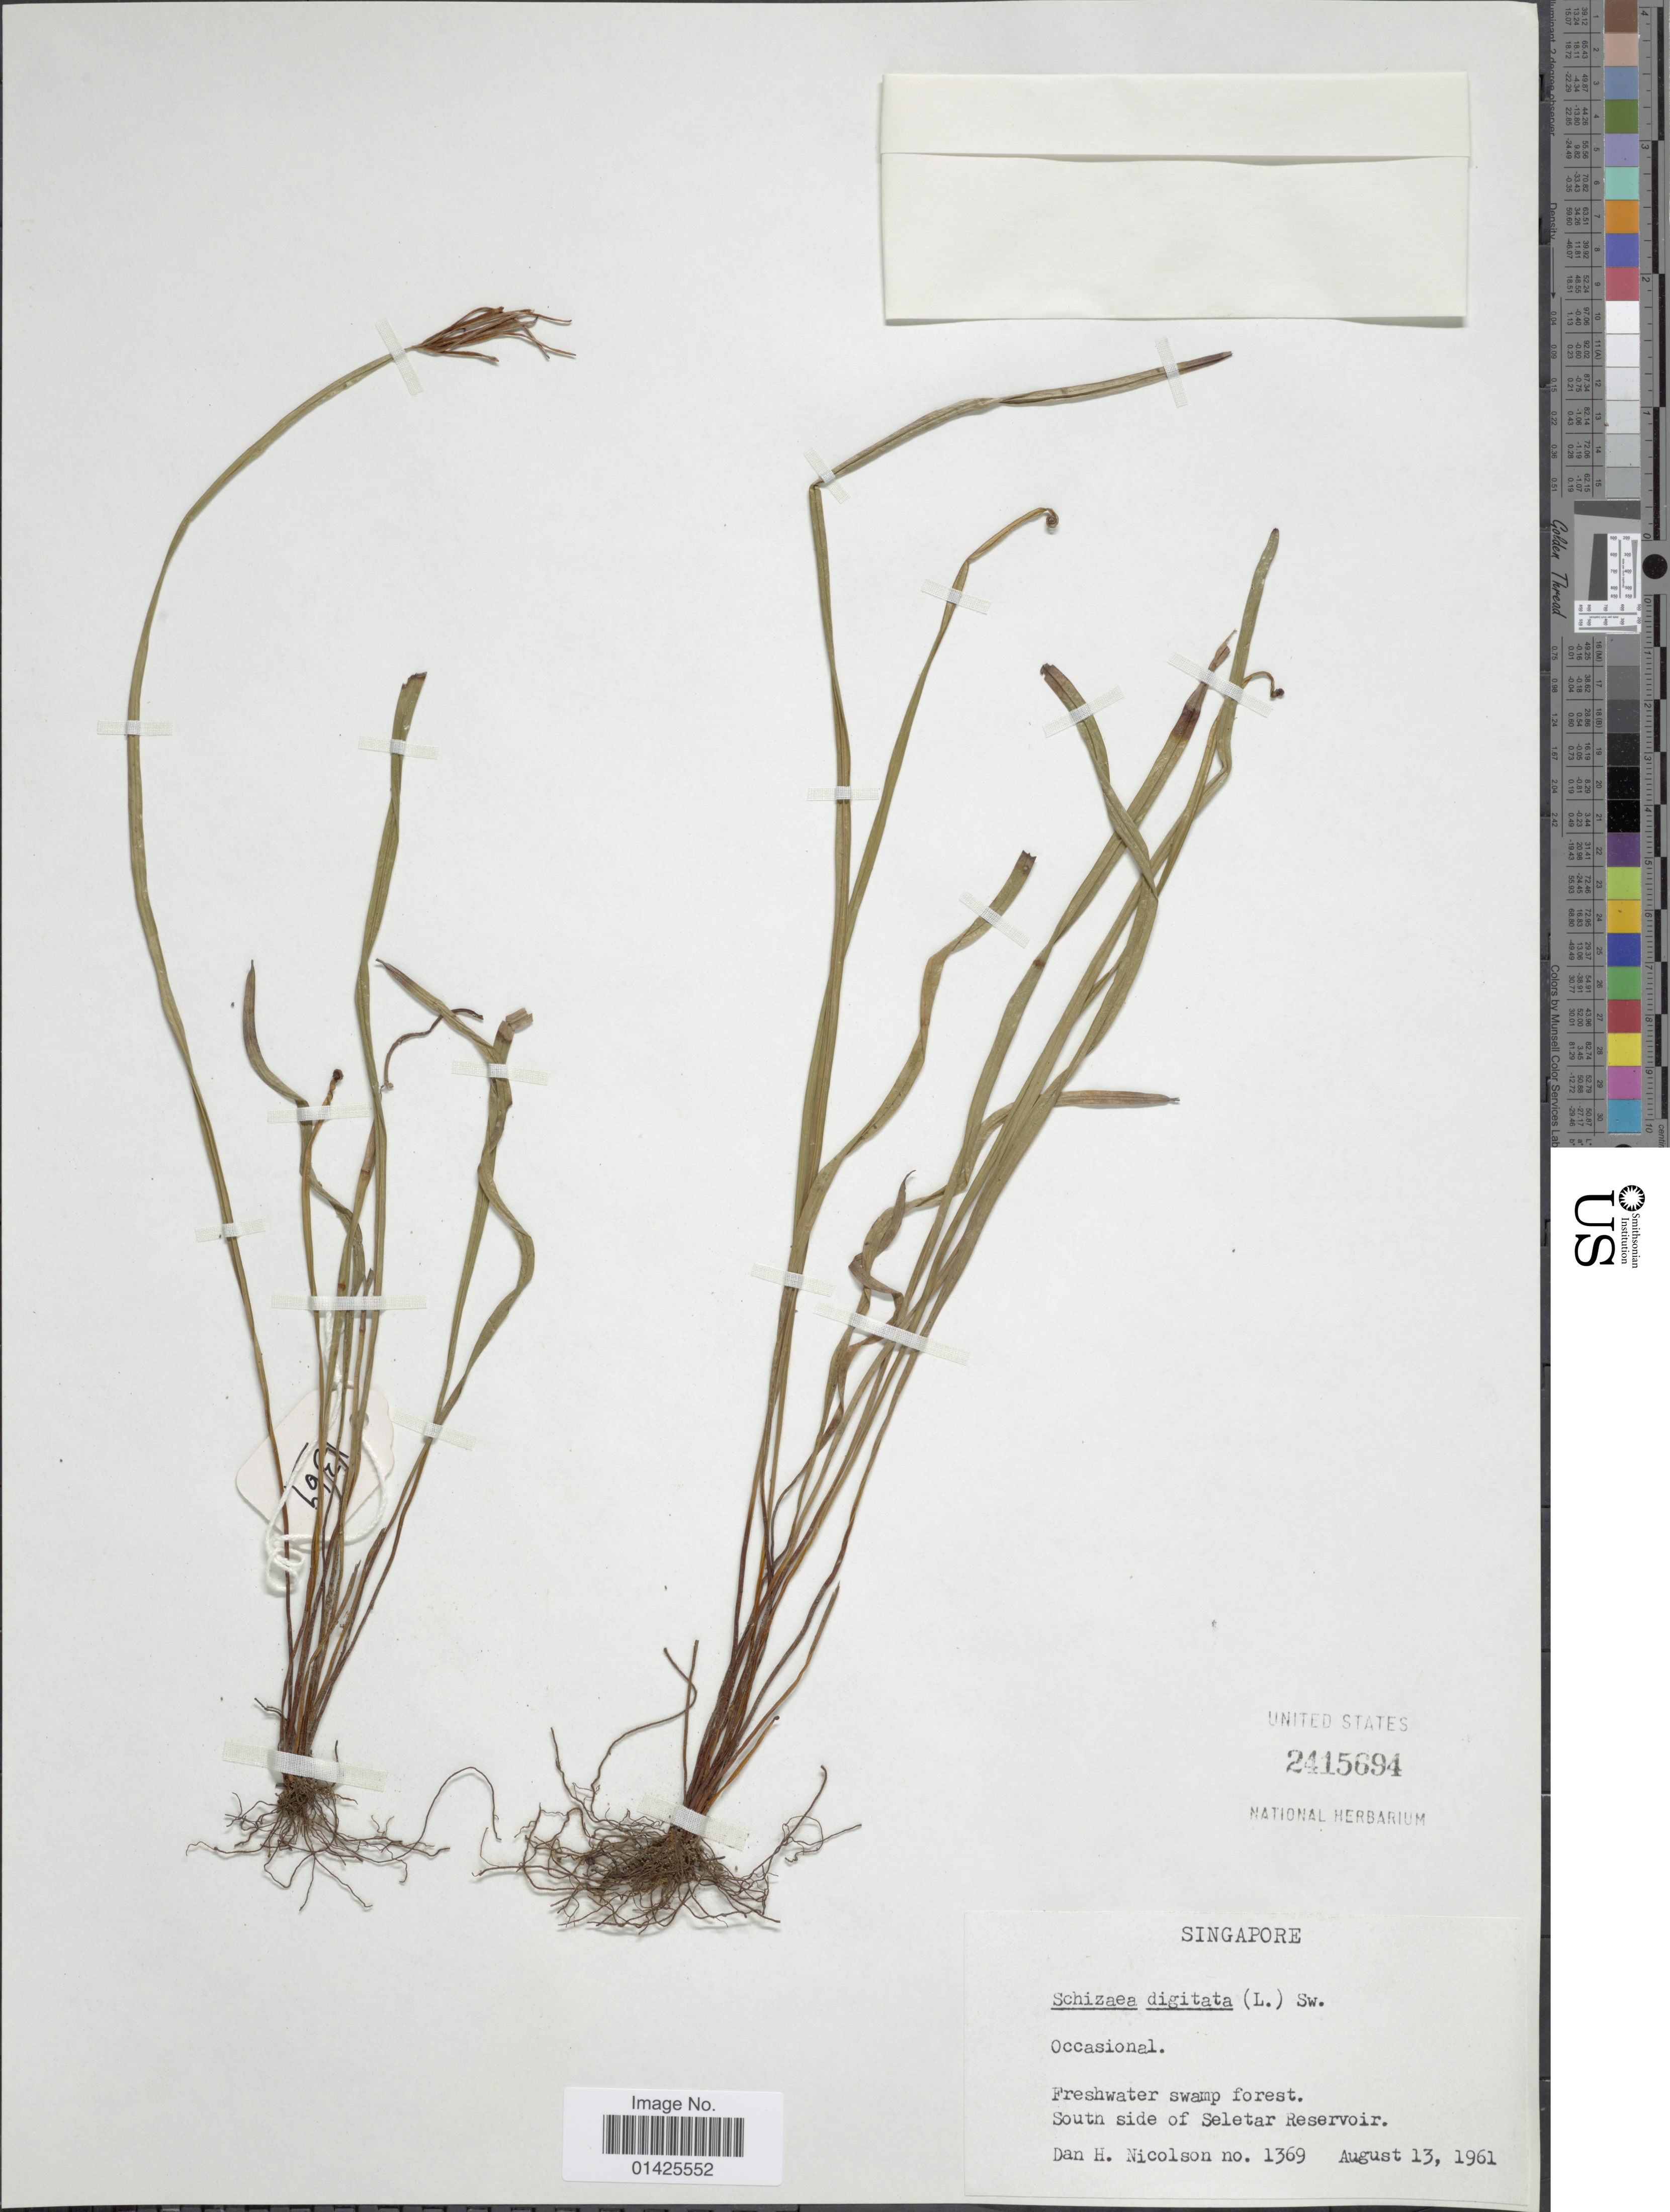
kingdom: Plantae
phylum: Tracheophyta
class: Polypodiopsida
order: Schizaeales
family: Schizaeaceae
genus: Actinostachys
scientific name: Actinostachys digitata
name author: (L.) Wall.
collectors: D. H. Nicolson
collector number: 1369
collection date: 1961-08-13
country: Singapore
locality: Freshwater swamp forest. South side of Seletar Reservoir.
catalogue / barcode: US 2415694